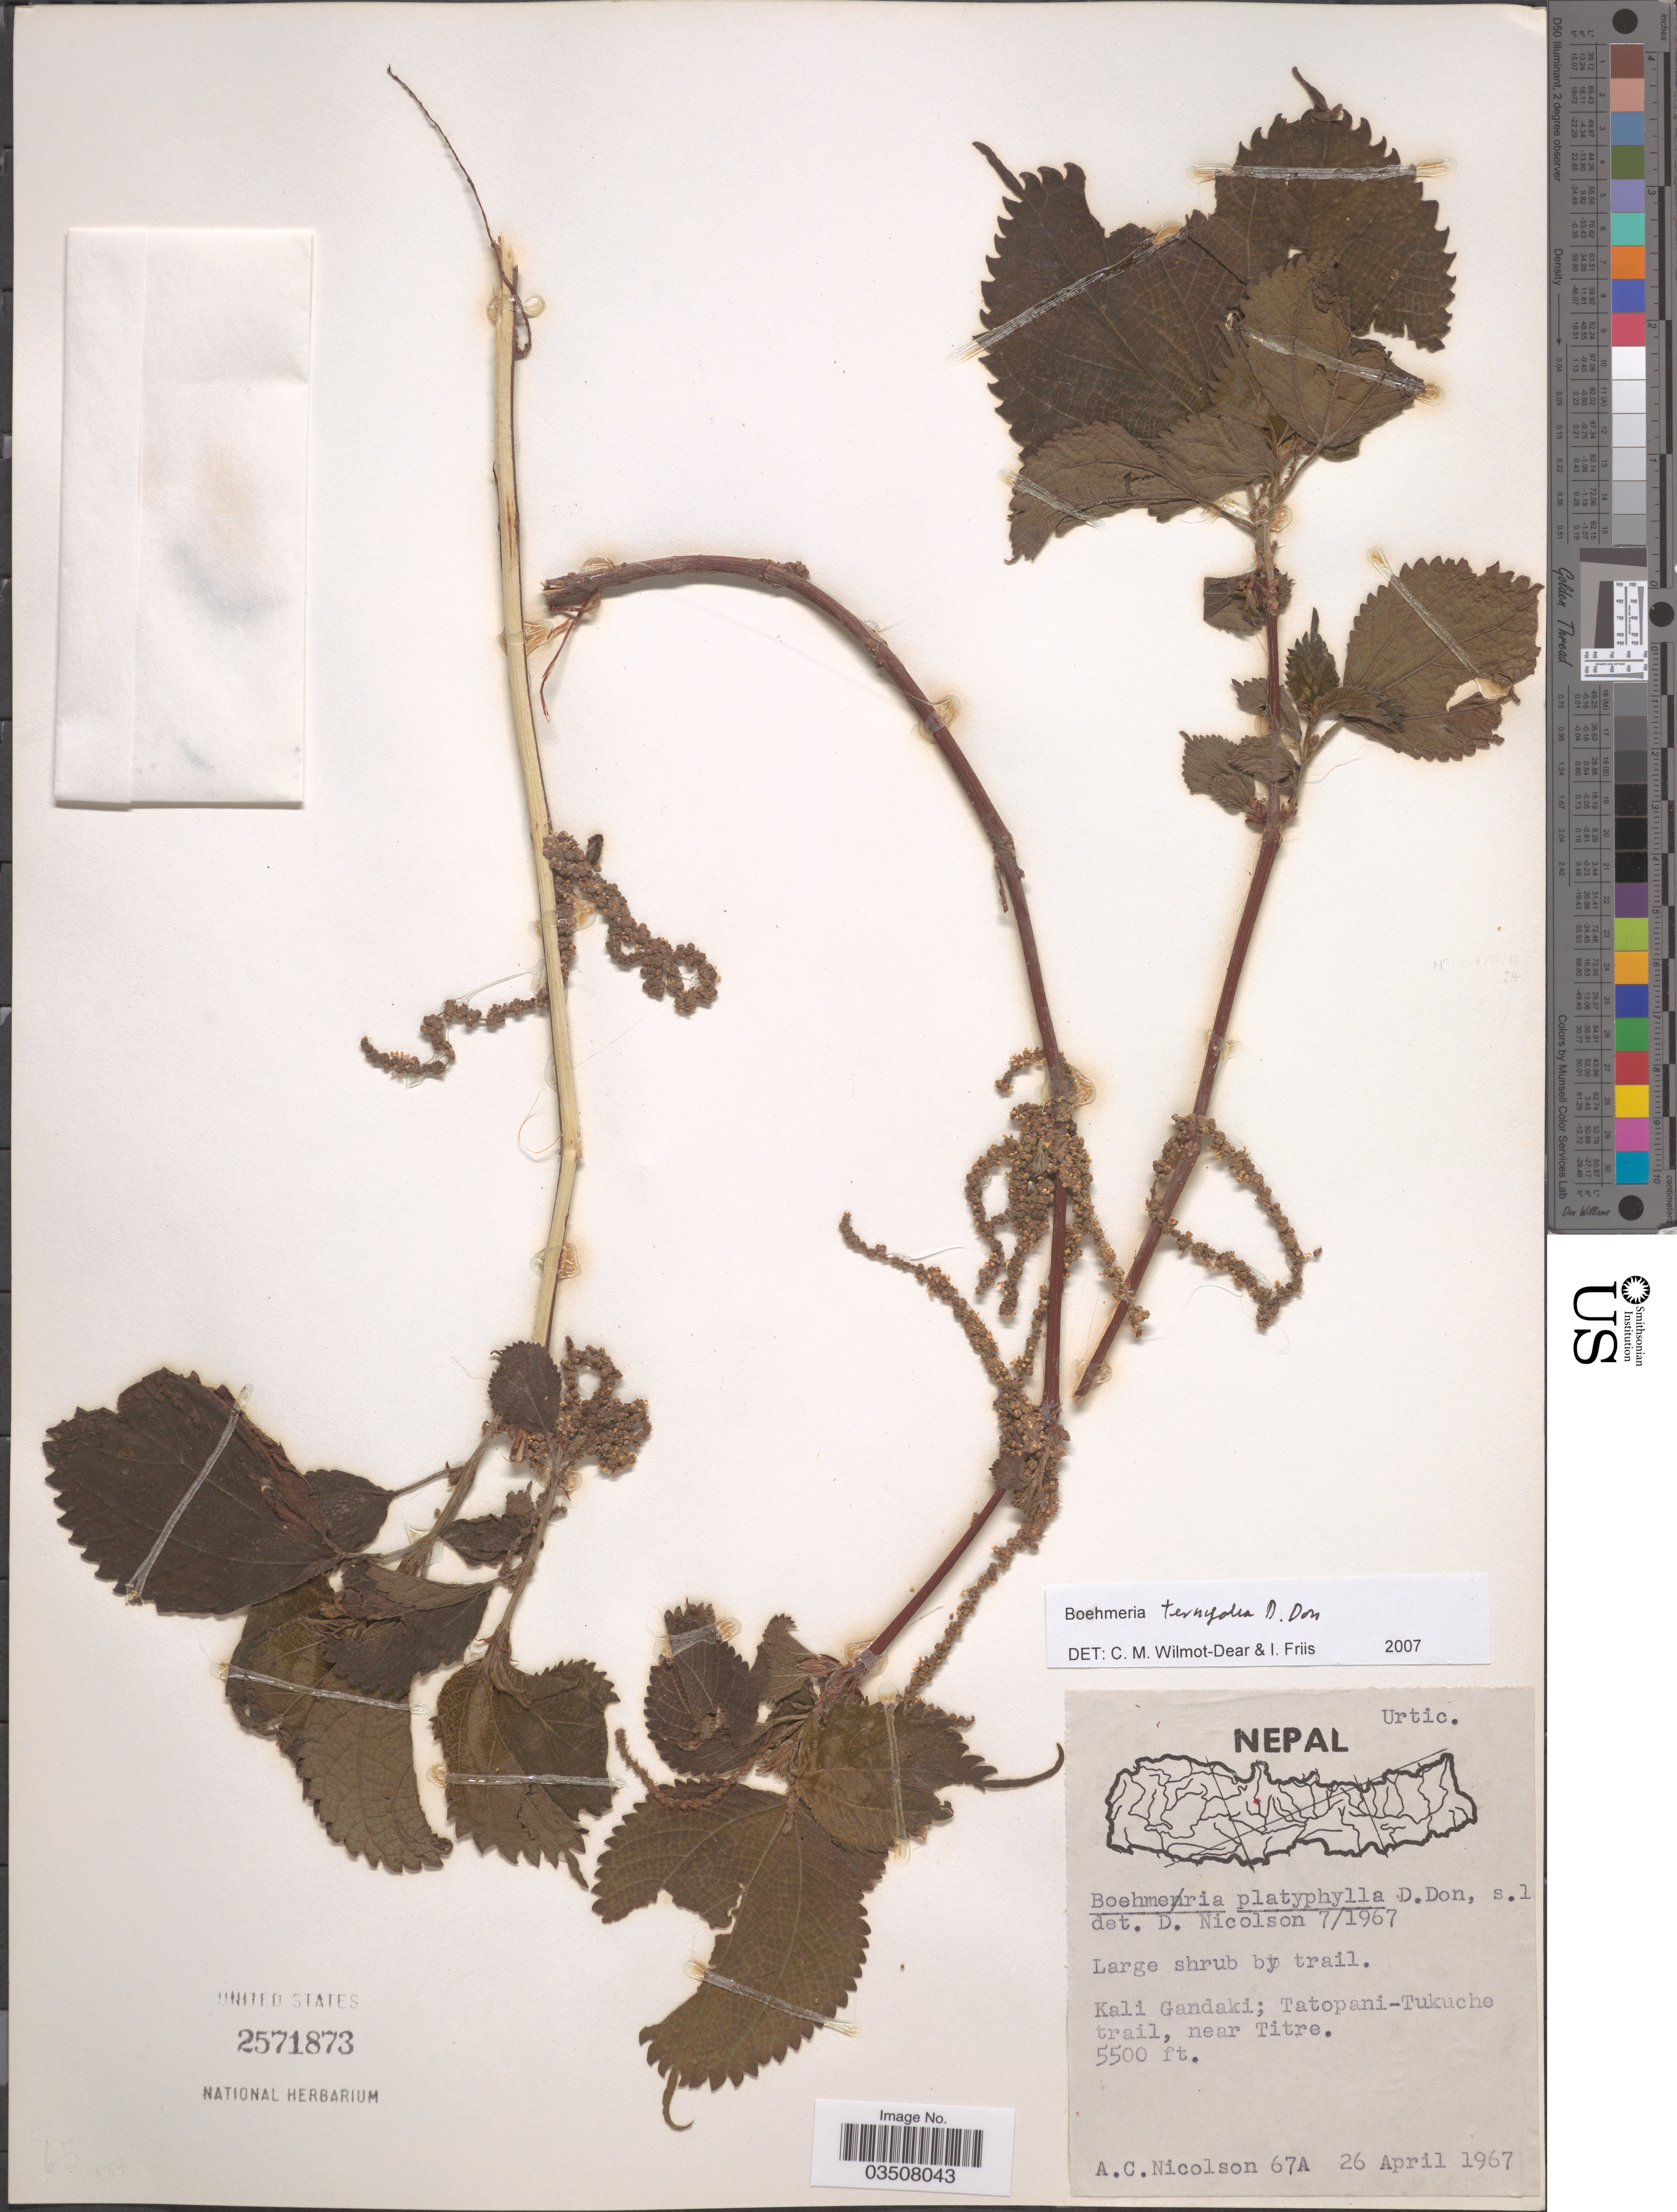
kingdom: Plantae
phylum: Tracheophyta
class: Magnoliopsida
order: Rosales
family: Urticaceae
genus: Boehmeria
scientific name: Boehmeria ternifolia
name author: D. Don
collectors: A. C. Nicolson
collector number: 67A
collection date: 1967-04-26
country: Nepal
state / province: Gandaki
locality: Kali Gandaki; Tatopani-Tukuche trail, near Titre.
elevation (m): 1676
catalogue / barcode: US 2571873